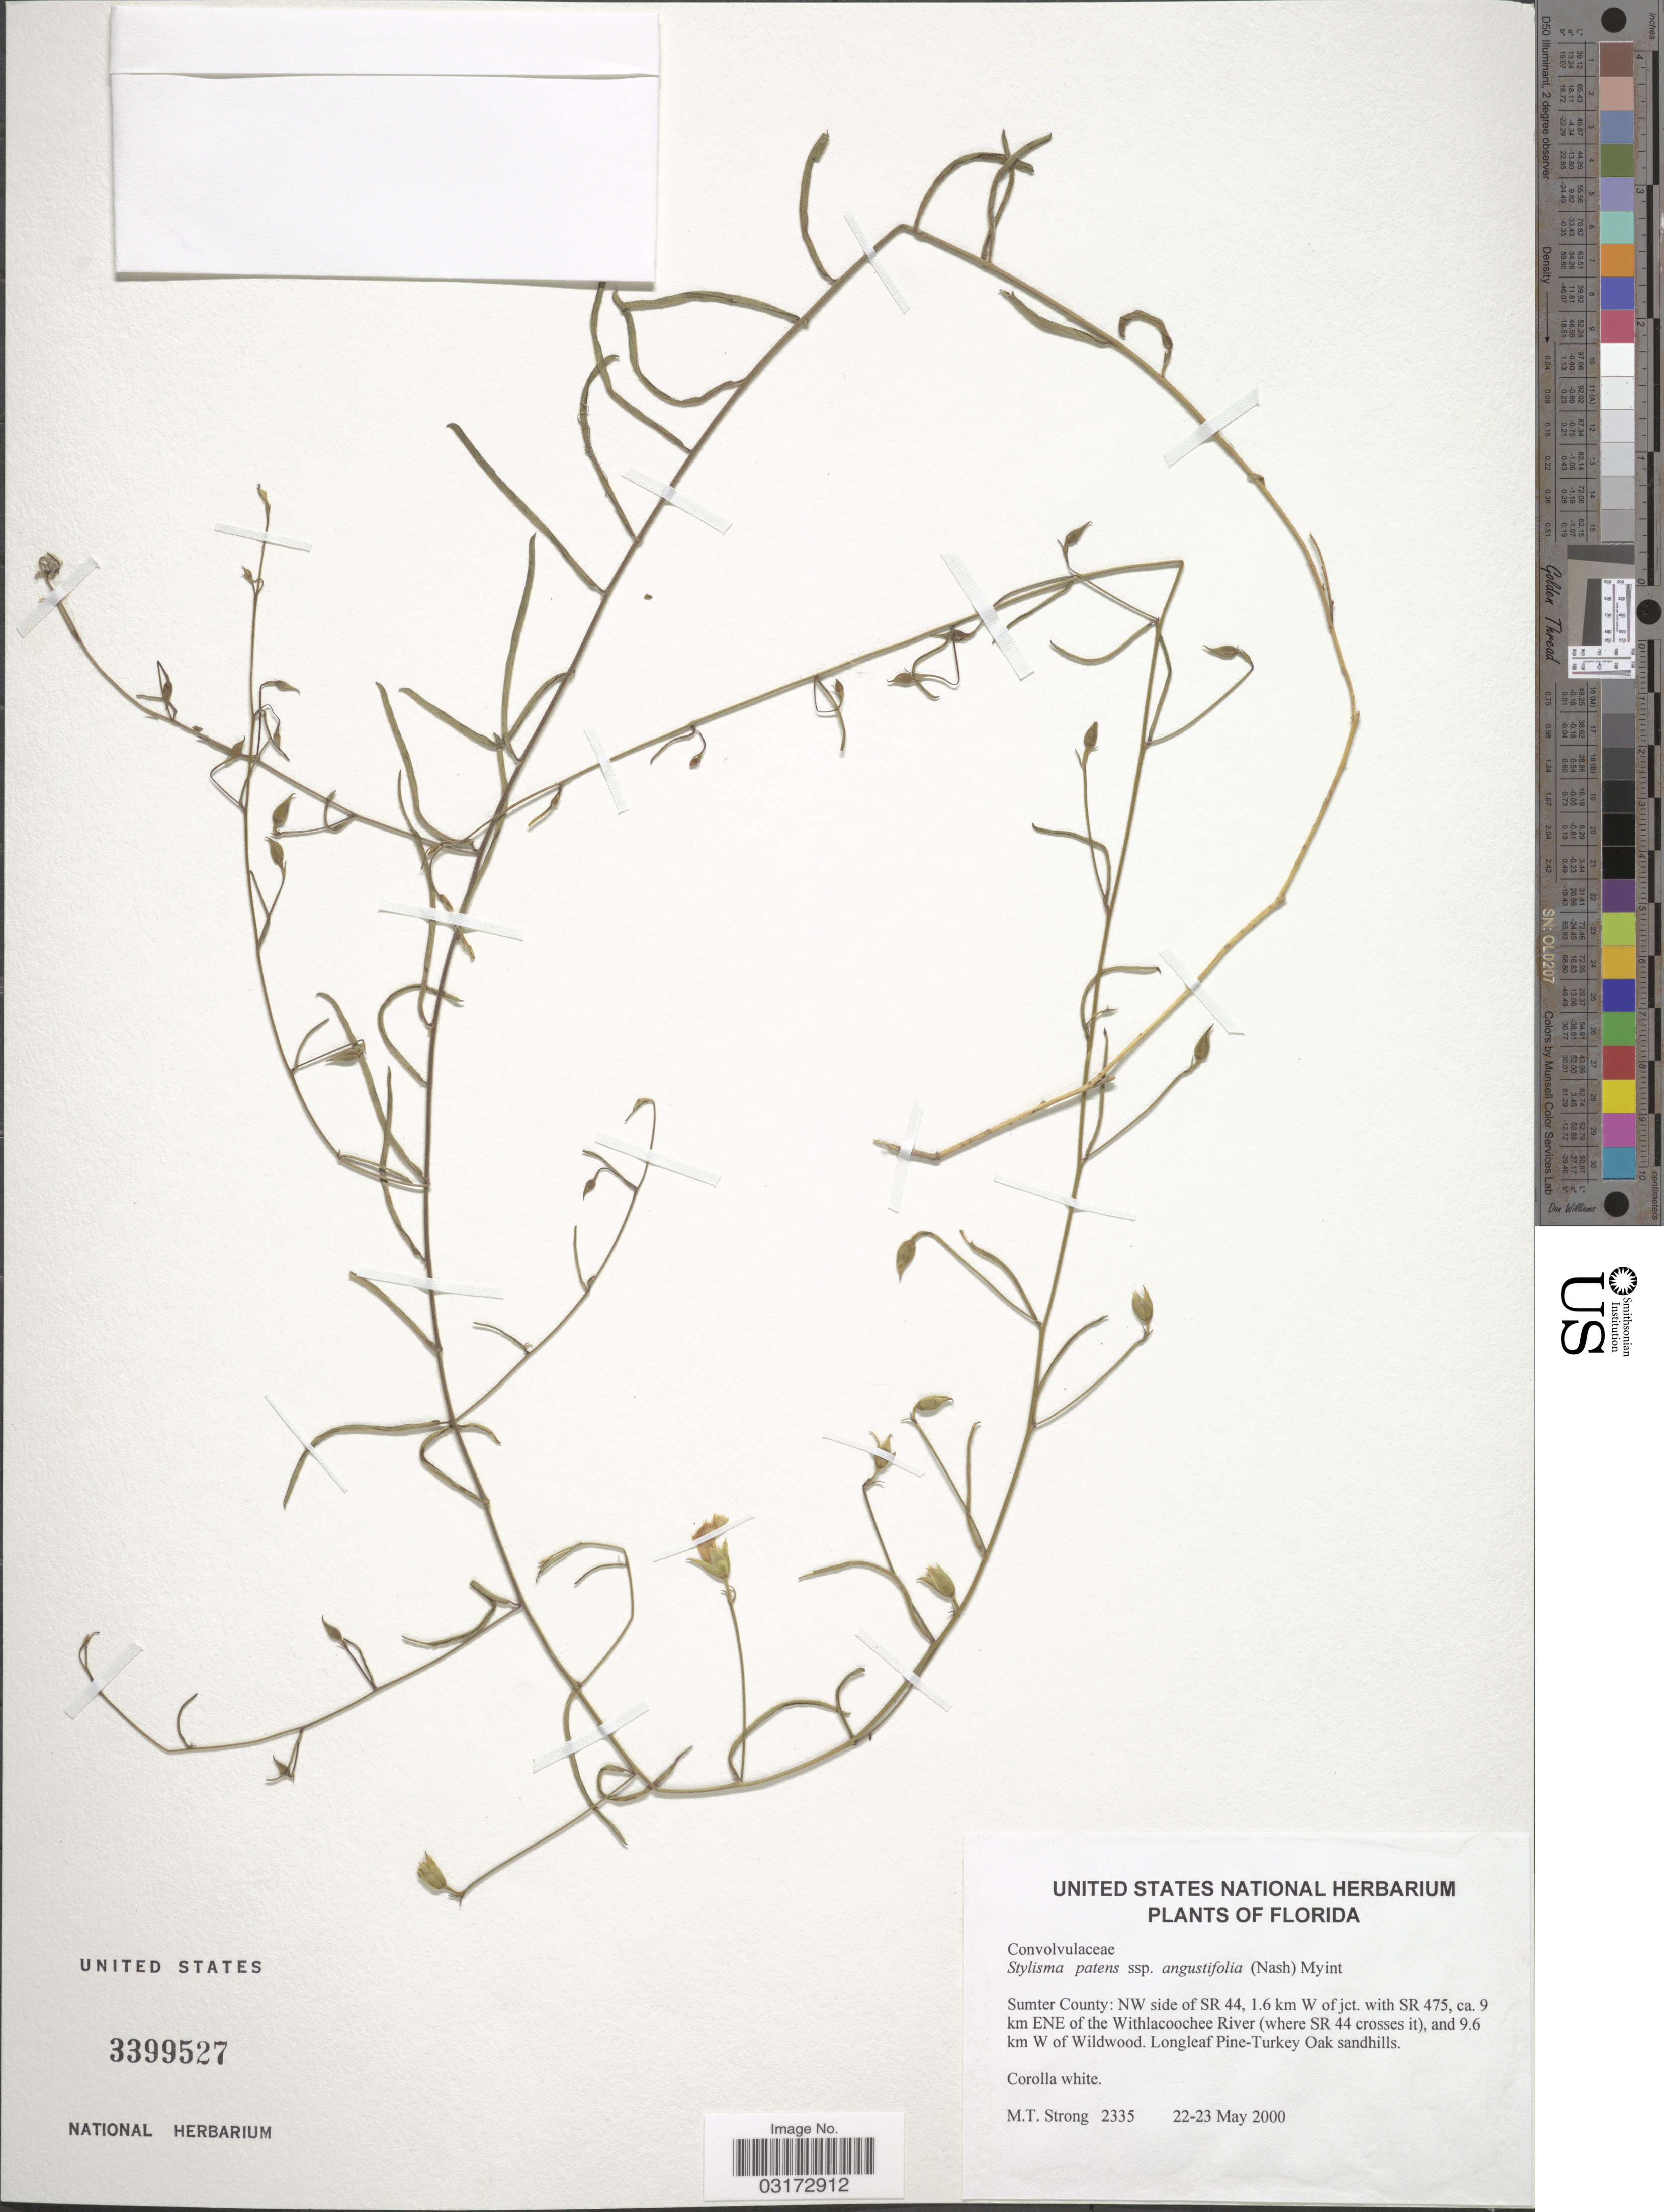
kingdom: Plantae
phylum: Tracheophyta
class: Magnoliopsida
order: Solanales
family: Convolvulaceae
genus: Stylisma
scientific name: Stylisma angustifolia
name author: (Nash) House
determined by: Strong, Mark T., (BOT), Smithsonian Institution - National Museum of Natural History (UNITED STATES)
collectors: M. T. Strong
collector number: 2335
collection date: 2000-05-22/2000-05-23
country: United States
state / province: Florida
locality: Sumter County: NW side of SR 44, 1.6 km W of jct. with SR 475, ca. 9 km ENE of the Withlacoochee River (where SR 44 crosses it), and 9.6 km W of Wildwood.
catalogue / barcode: US 3399527